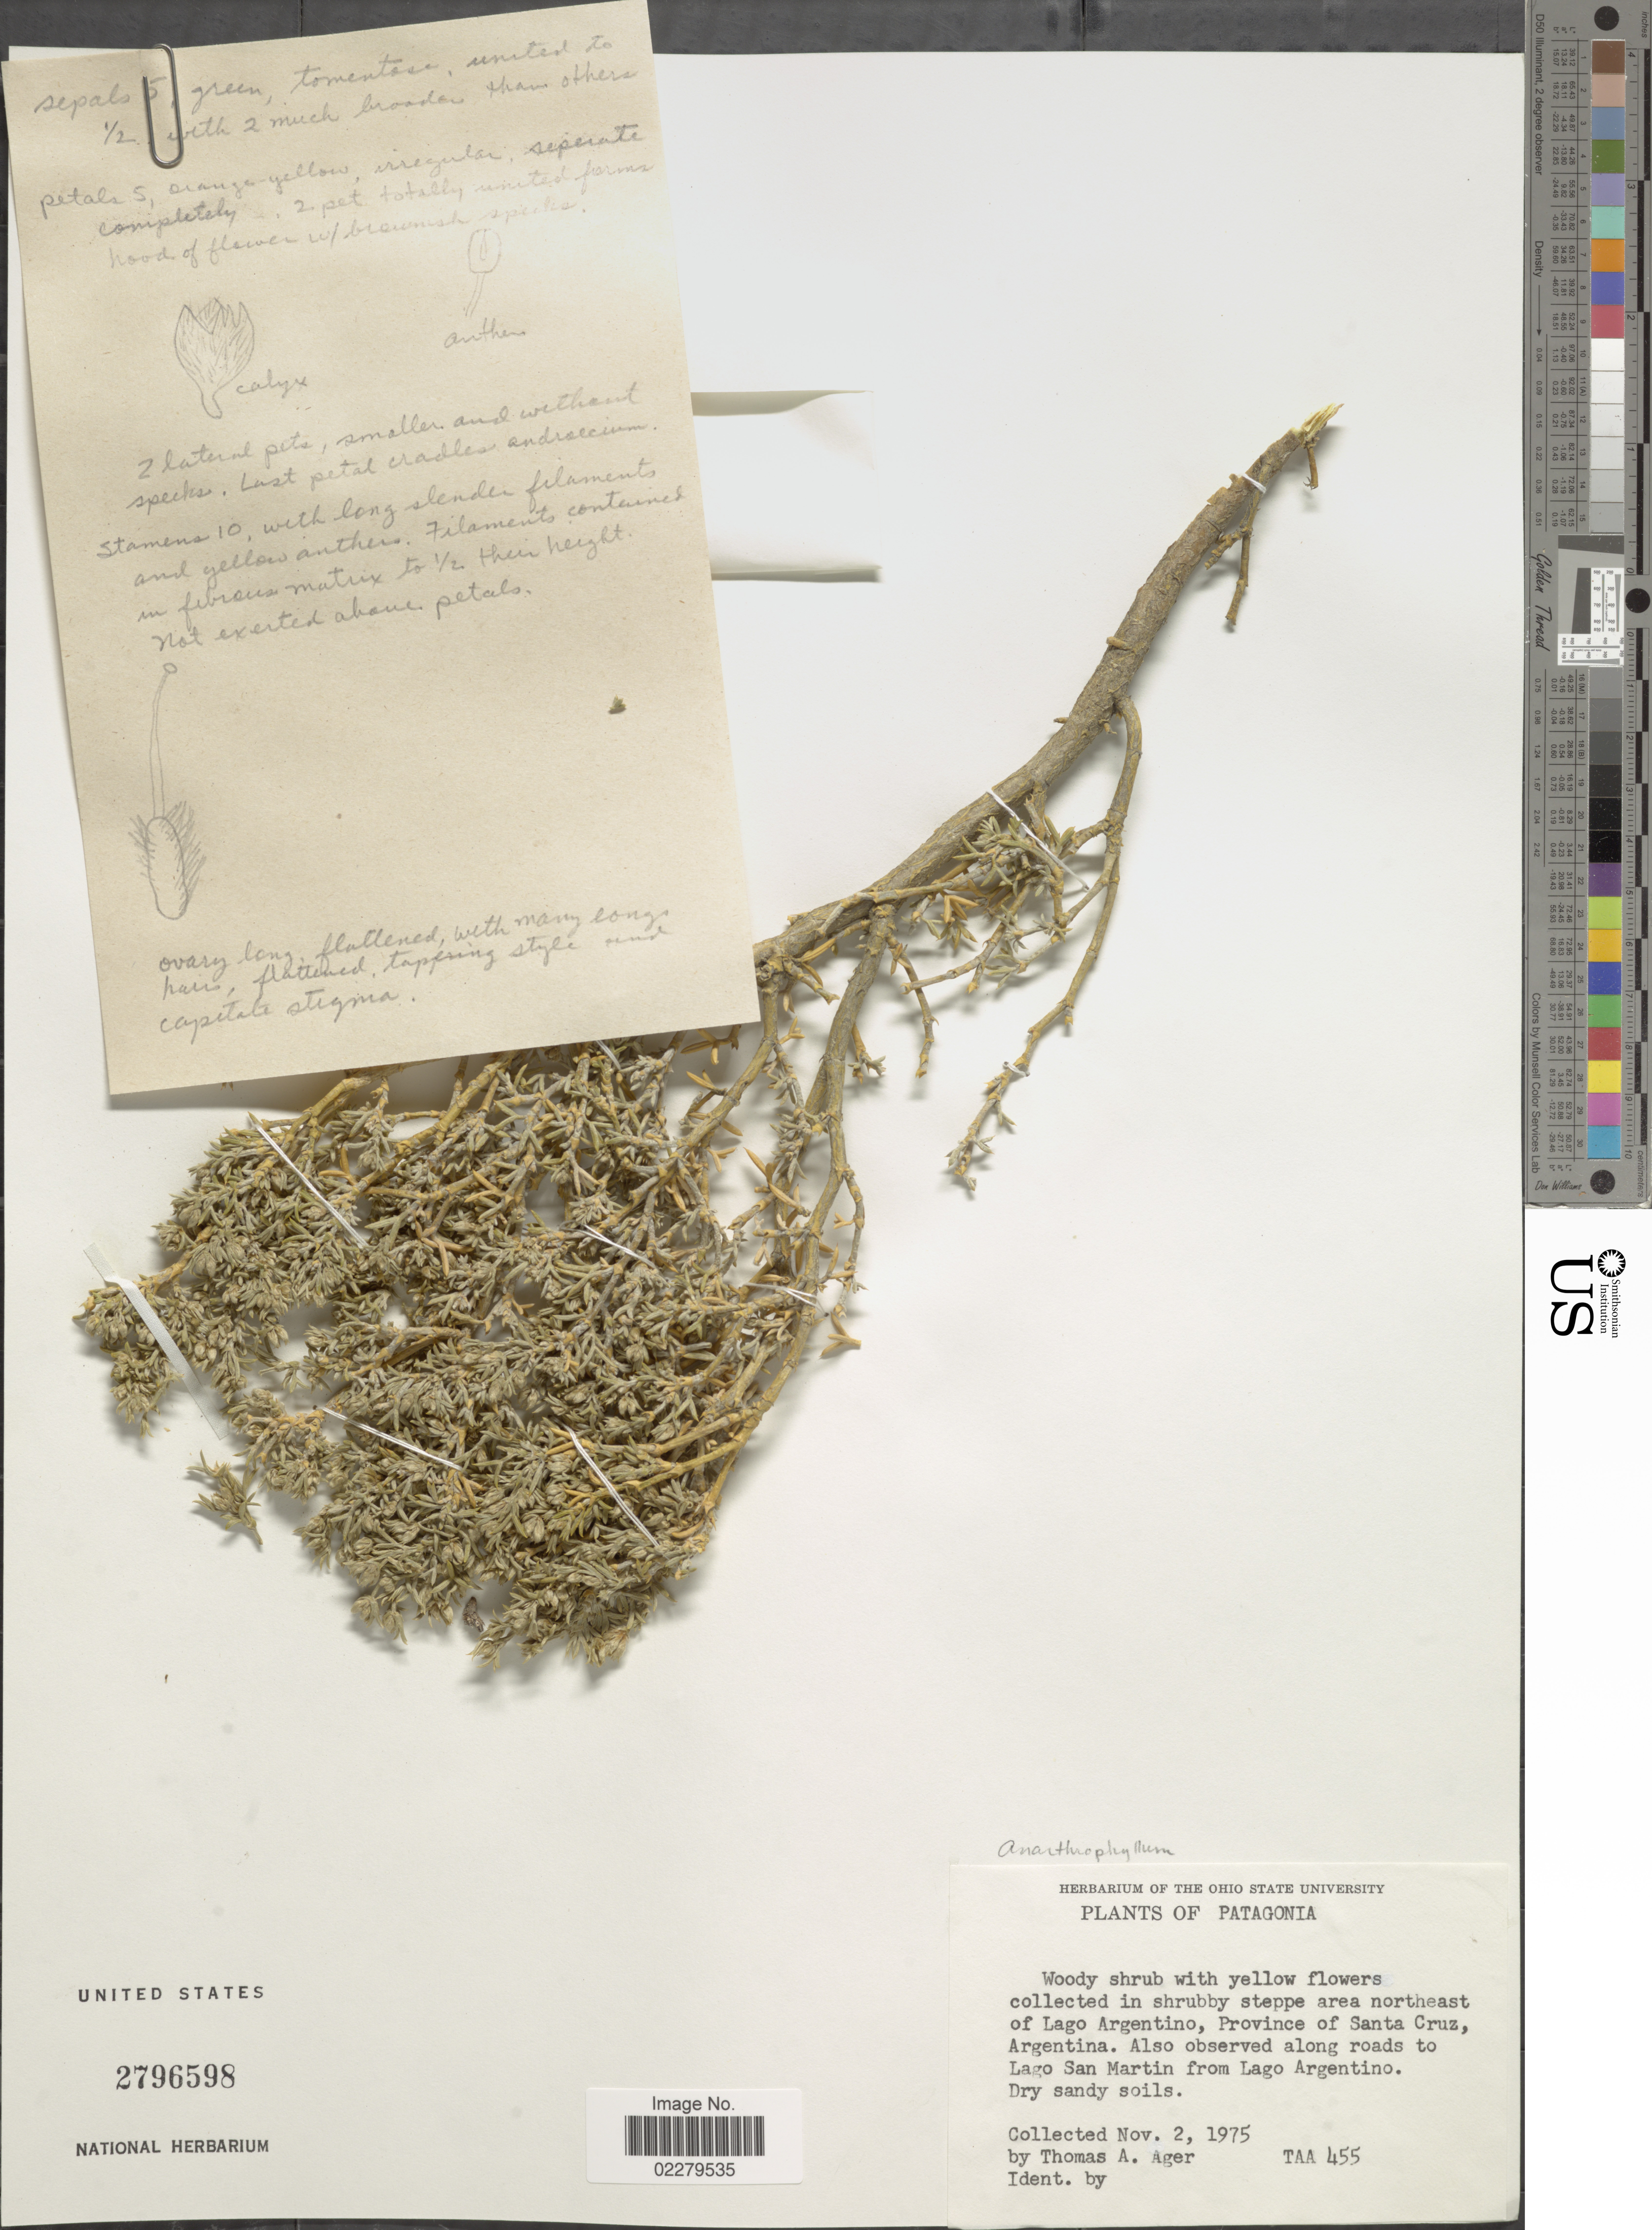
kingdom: Plantae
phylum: Tracheophyta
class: Magnoliopsida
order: Fabales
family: Fabaceae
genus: Anarthrophyllum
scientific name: Anarthrophyllum sp.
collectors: T. A. Ager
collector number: TAA455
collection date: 1975-11-02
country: Argentina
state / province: Santa Cruz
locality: Patagonia. Shrubby steppe area northeast of Lago Argentino, Province of Sante Cruz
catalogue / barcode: US 2796598